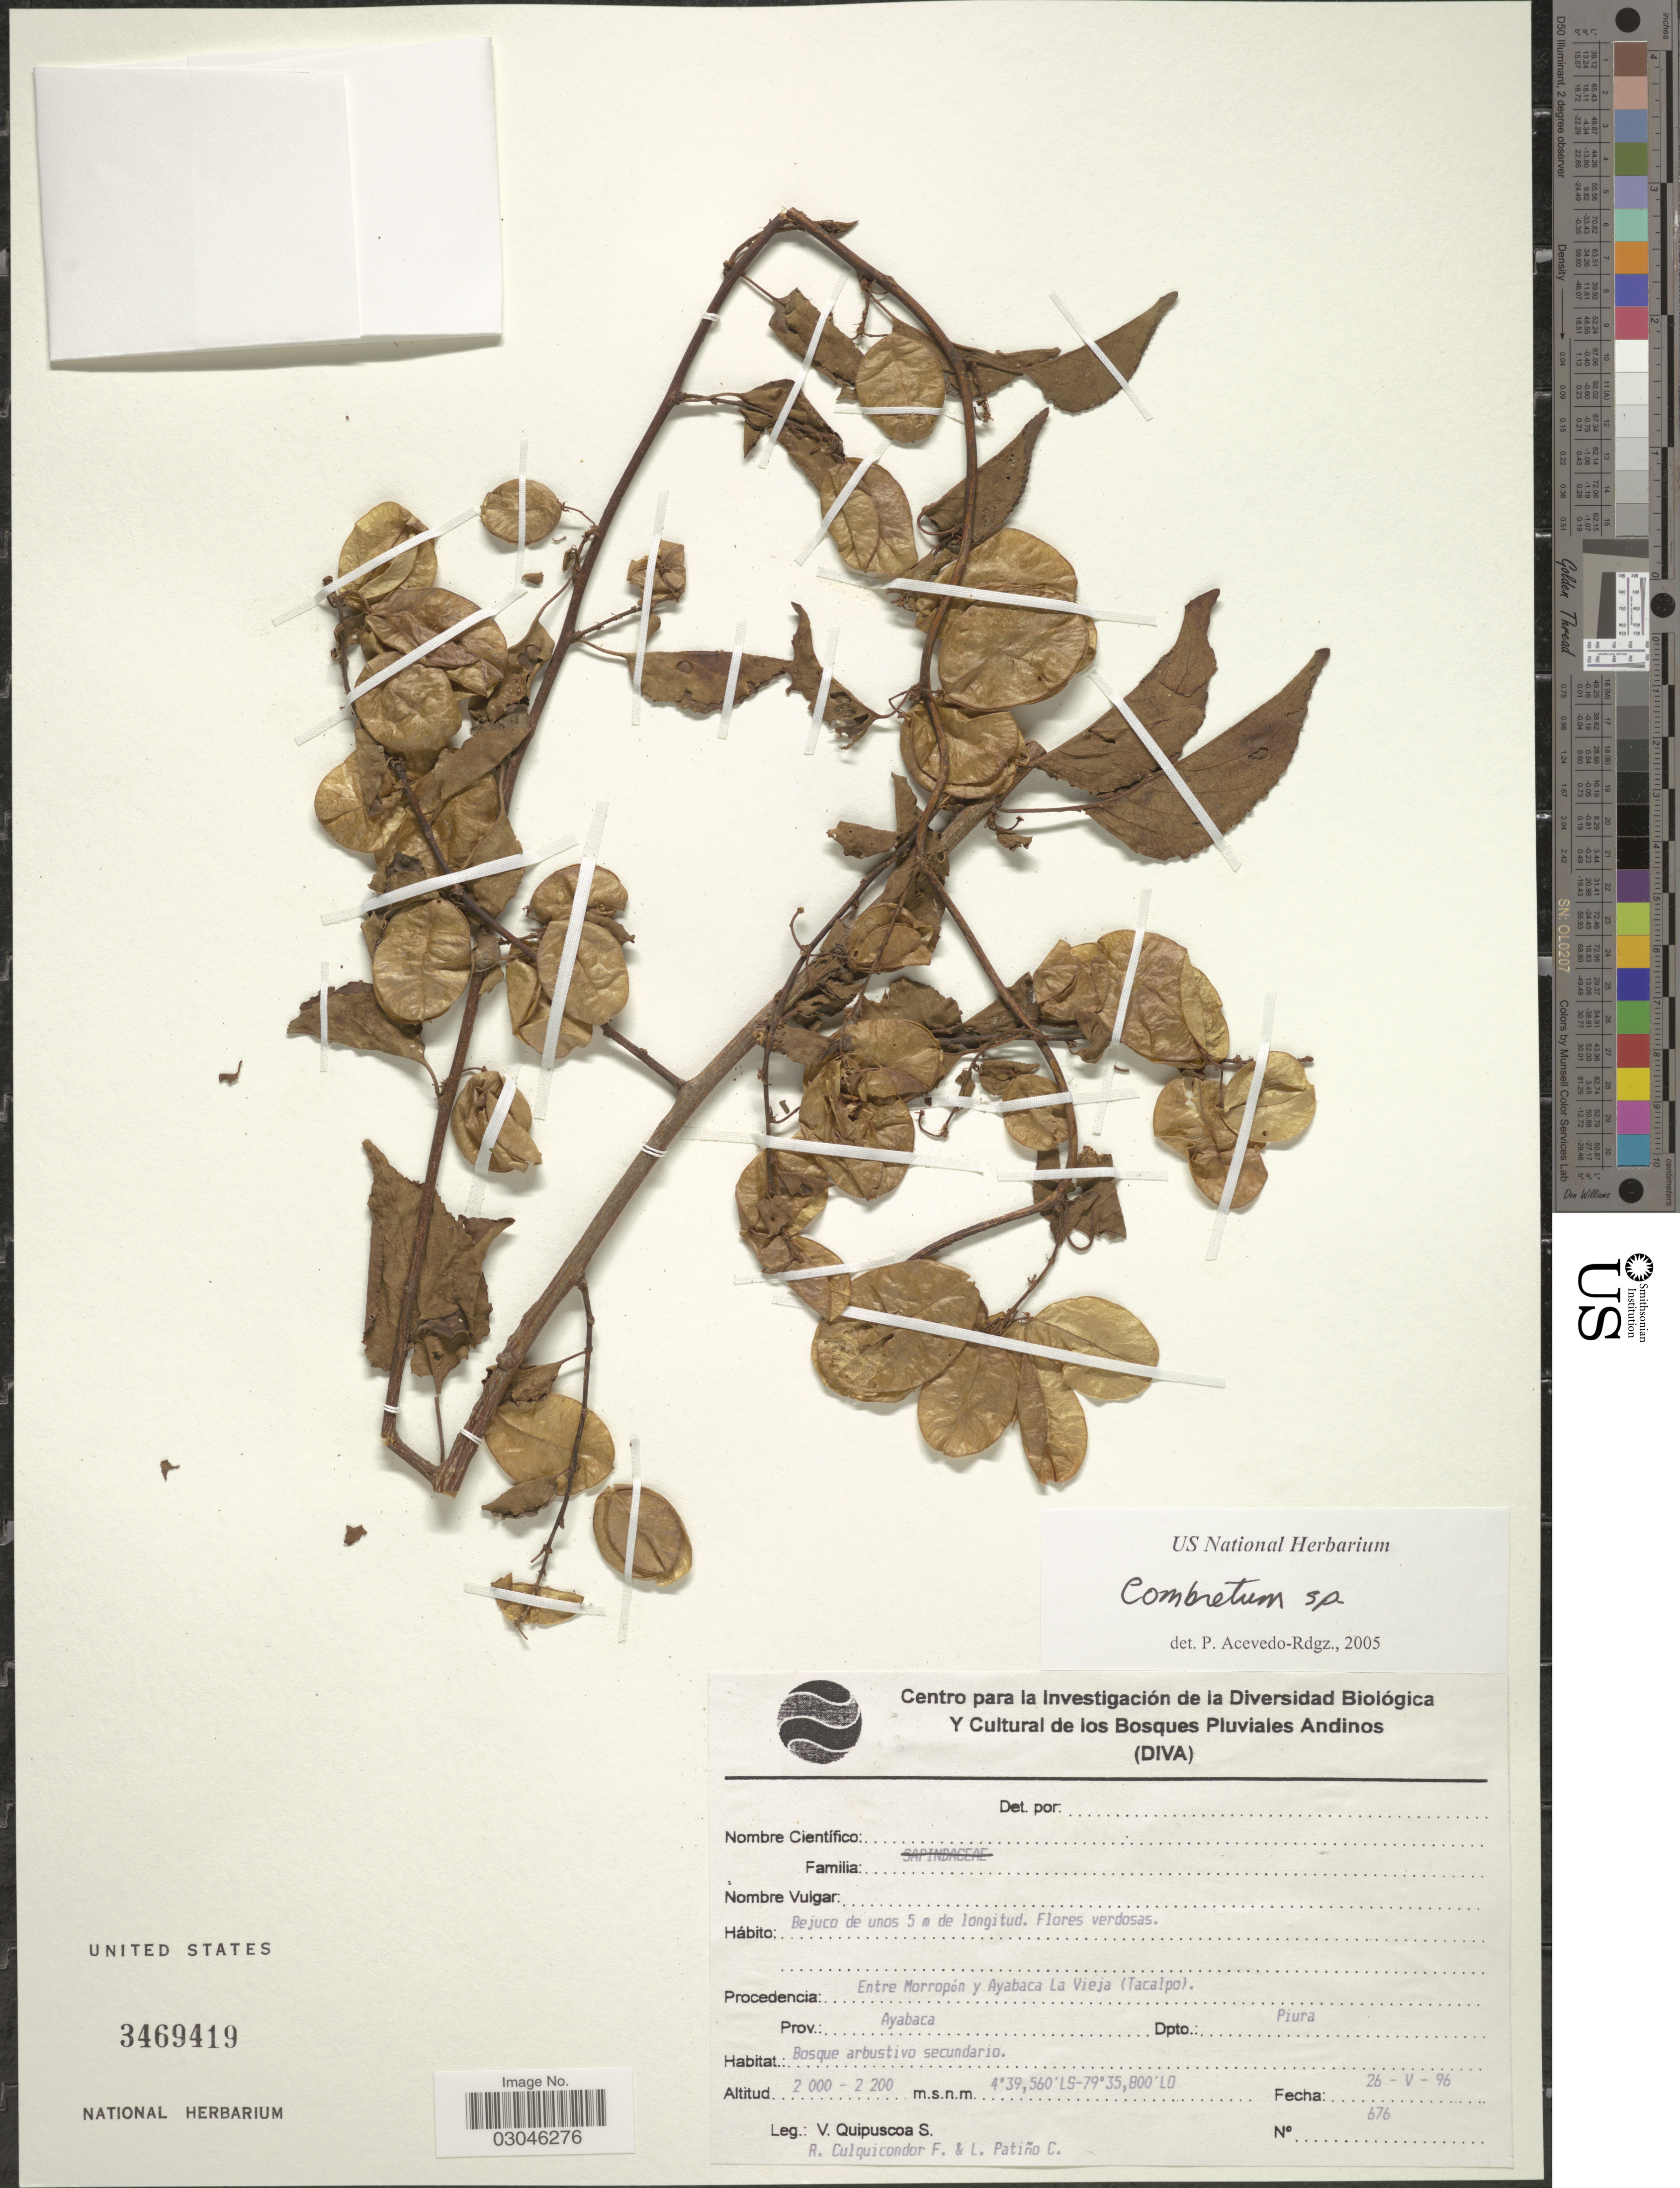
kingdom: Plantae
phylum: Tracheophyta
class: Magnoliopsida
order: Myrtales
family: Combretaceae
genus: Combretum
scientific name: Combretum sp.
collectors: V. Quipuscoa S., R. Culquicondor F. & L. Patiño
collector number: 676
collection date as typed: Transcribed d/m/y: 26/5/96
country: Peru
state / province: Piura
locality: Procedencia: Entre Morropón y Ayabaca La Vieja (Tacalpo). Prov.: Ayabaca. Dpto.: Piura.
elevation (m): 2000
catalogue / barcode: US 3469419